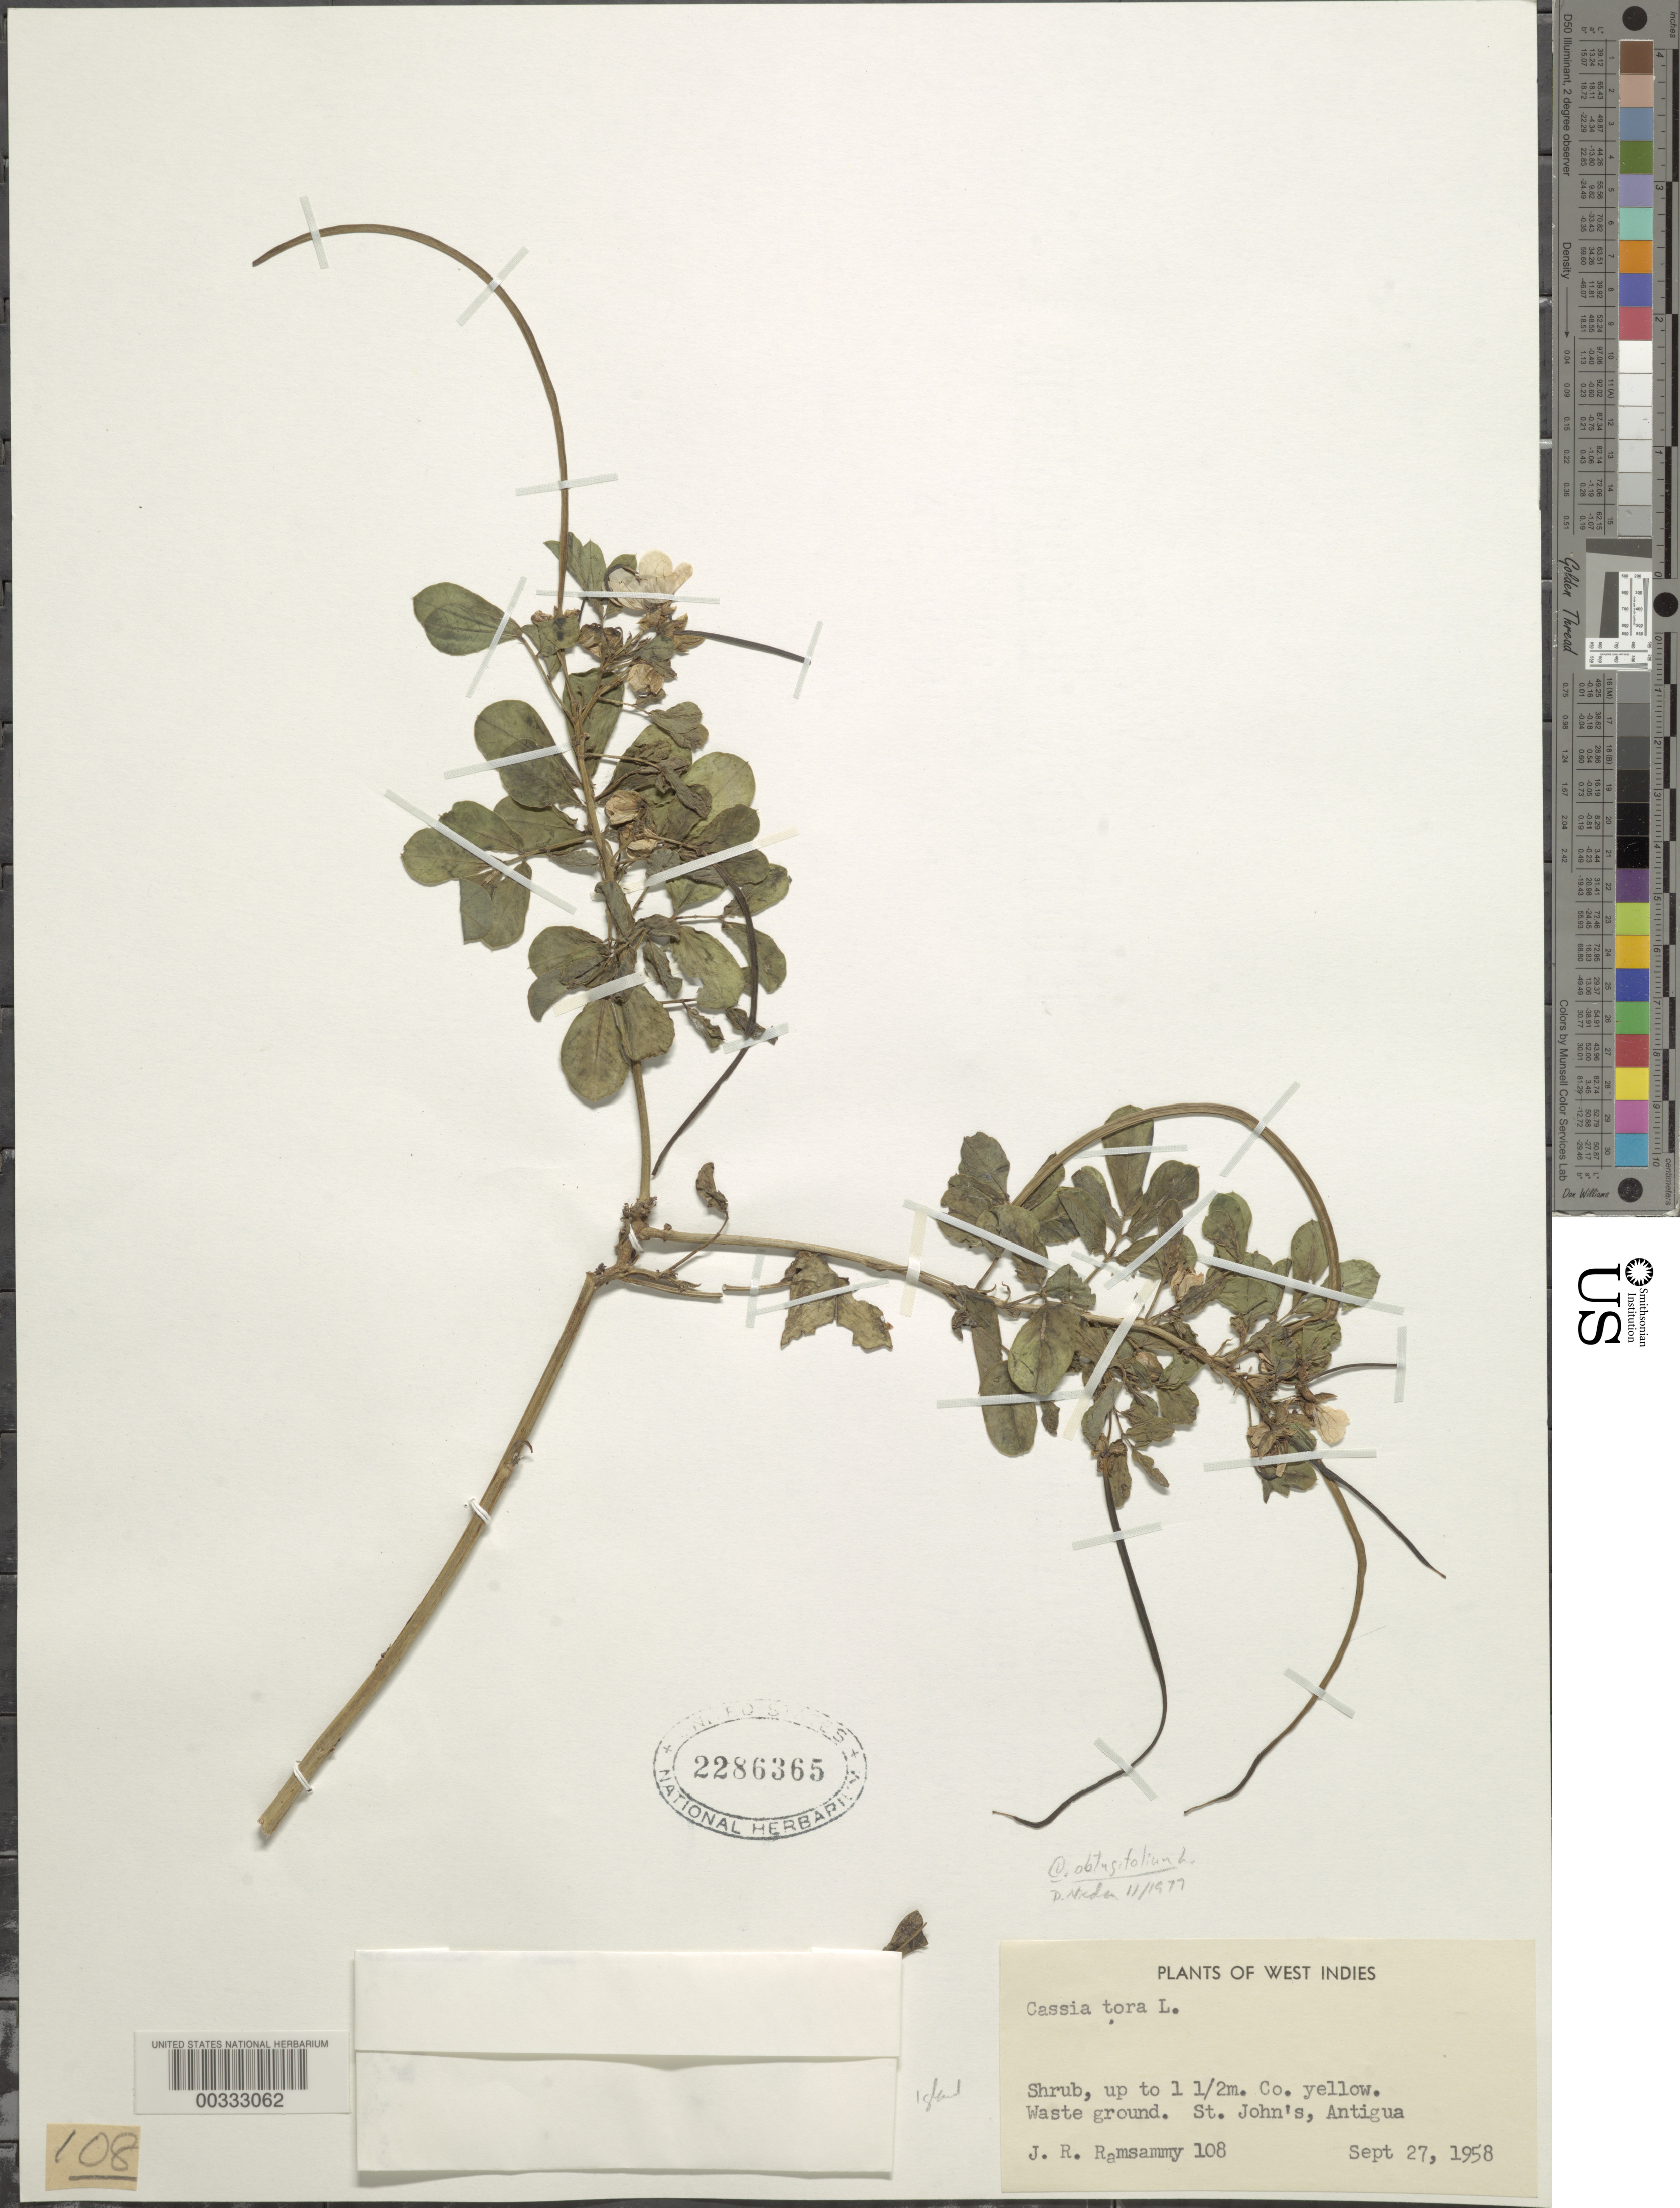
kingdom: Plantae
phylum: Tracheophyta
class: Magnoliopsida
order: Fabales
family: Fabaceae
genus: Senna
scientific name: Senna obtusifolia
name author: (L.) H.S. Irwin & Barneby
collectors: J. Ramsammy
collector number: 108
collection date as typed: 27 Sep 1958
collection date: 1958-09-27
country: Antigua and Barbuda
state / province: Saint John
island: Antigua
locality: St. John's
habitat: Waste ground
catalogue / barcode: US 2286365